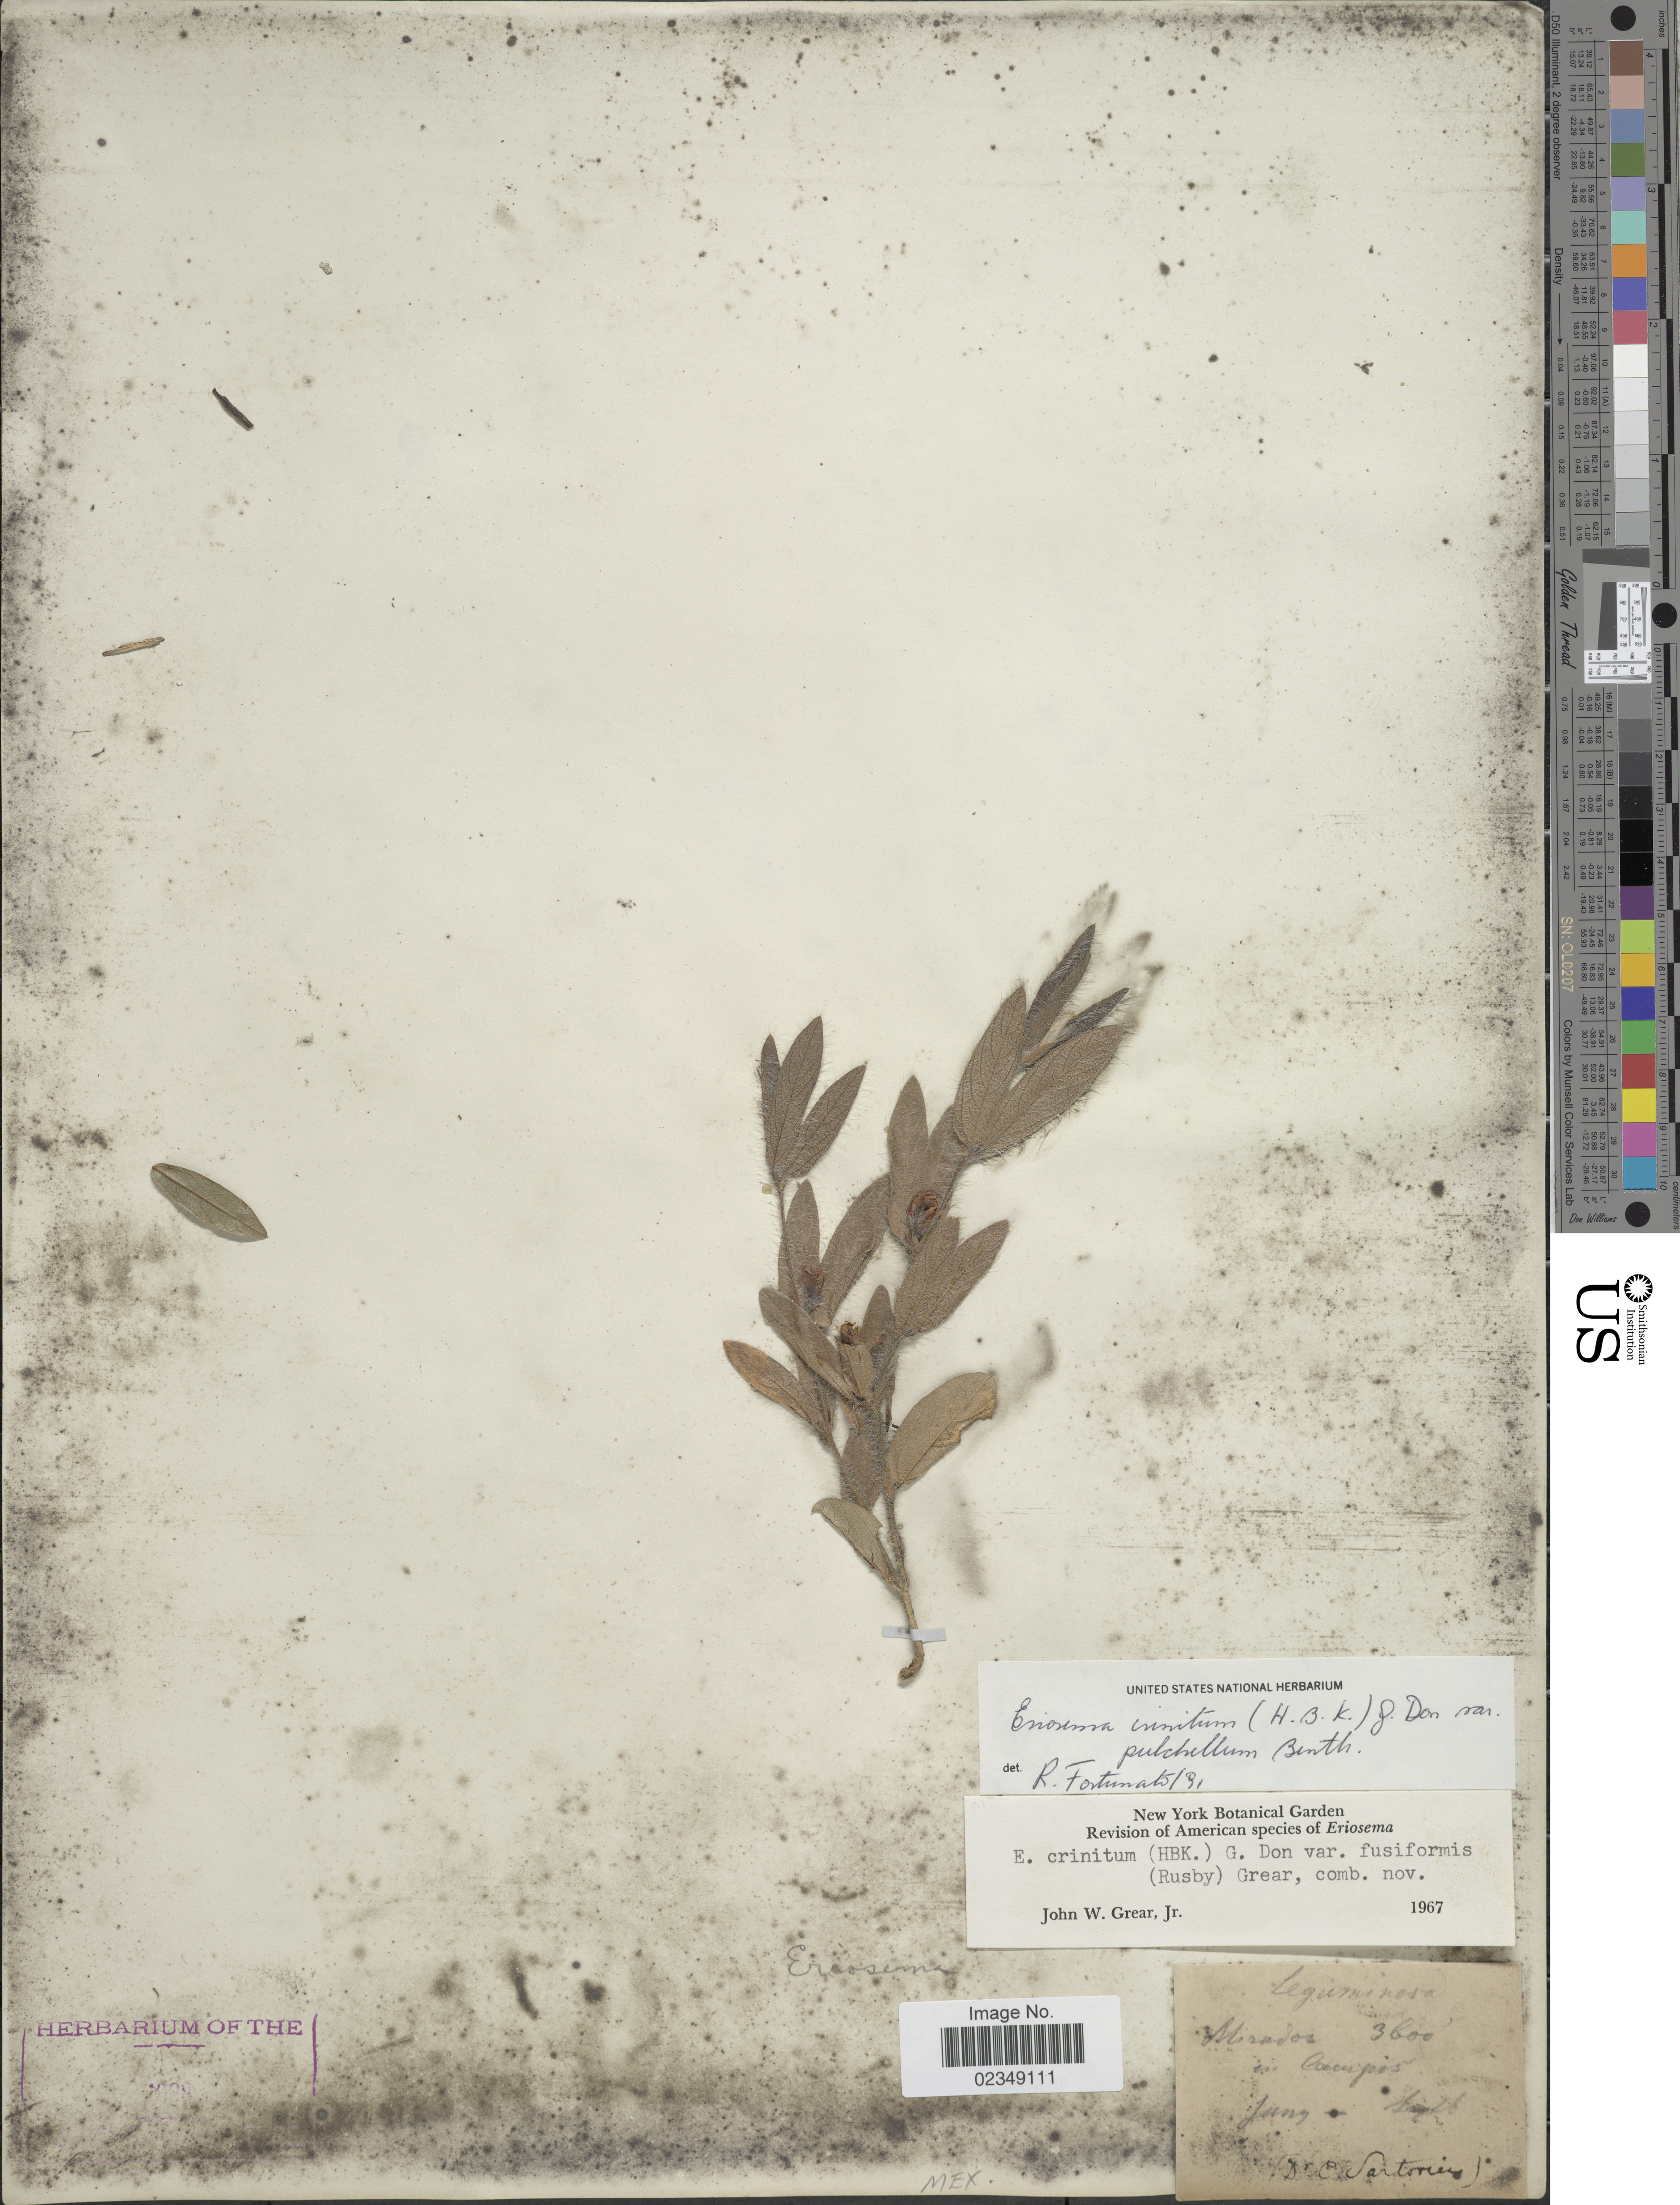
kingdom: Plantae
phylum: Tracheophyta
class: Magnoliopsida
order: Fabales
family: Fabaceae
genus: Eriosema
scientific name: Eriosema crinitum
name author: (Kunth) G. Don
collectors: C. Sartorius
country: Mexico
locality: Mirador in Campos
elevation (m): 1097